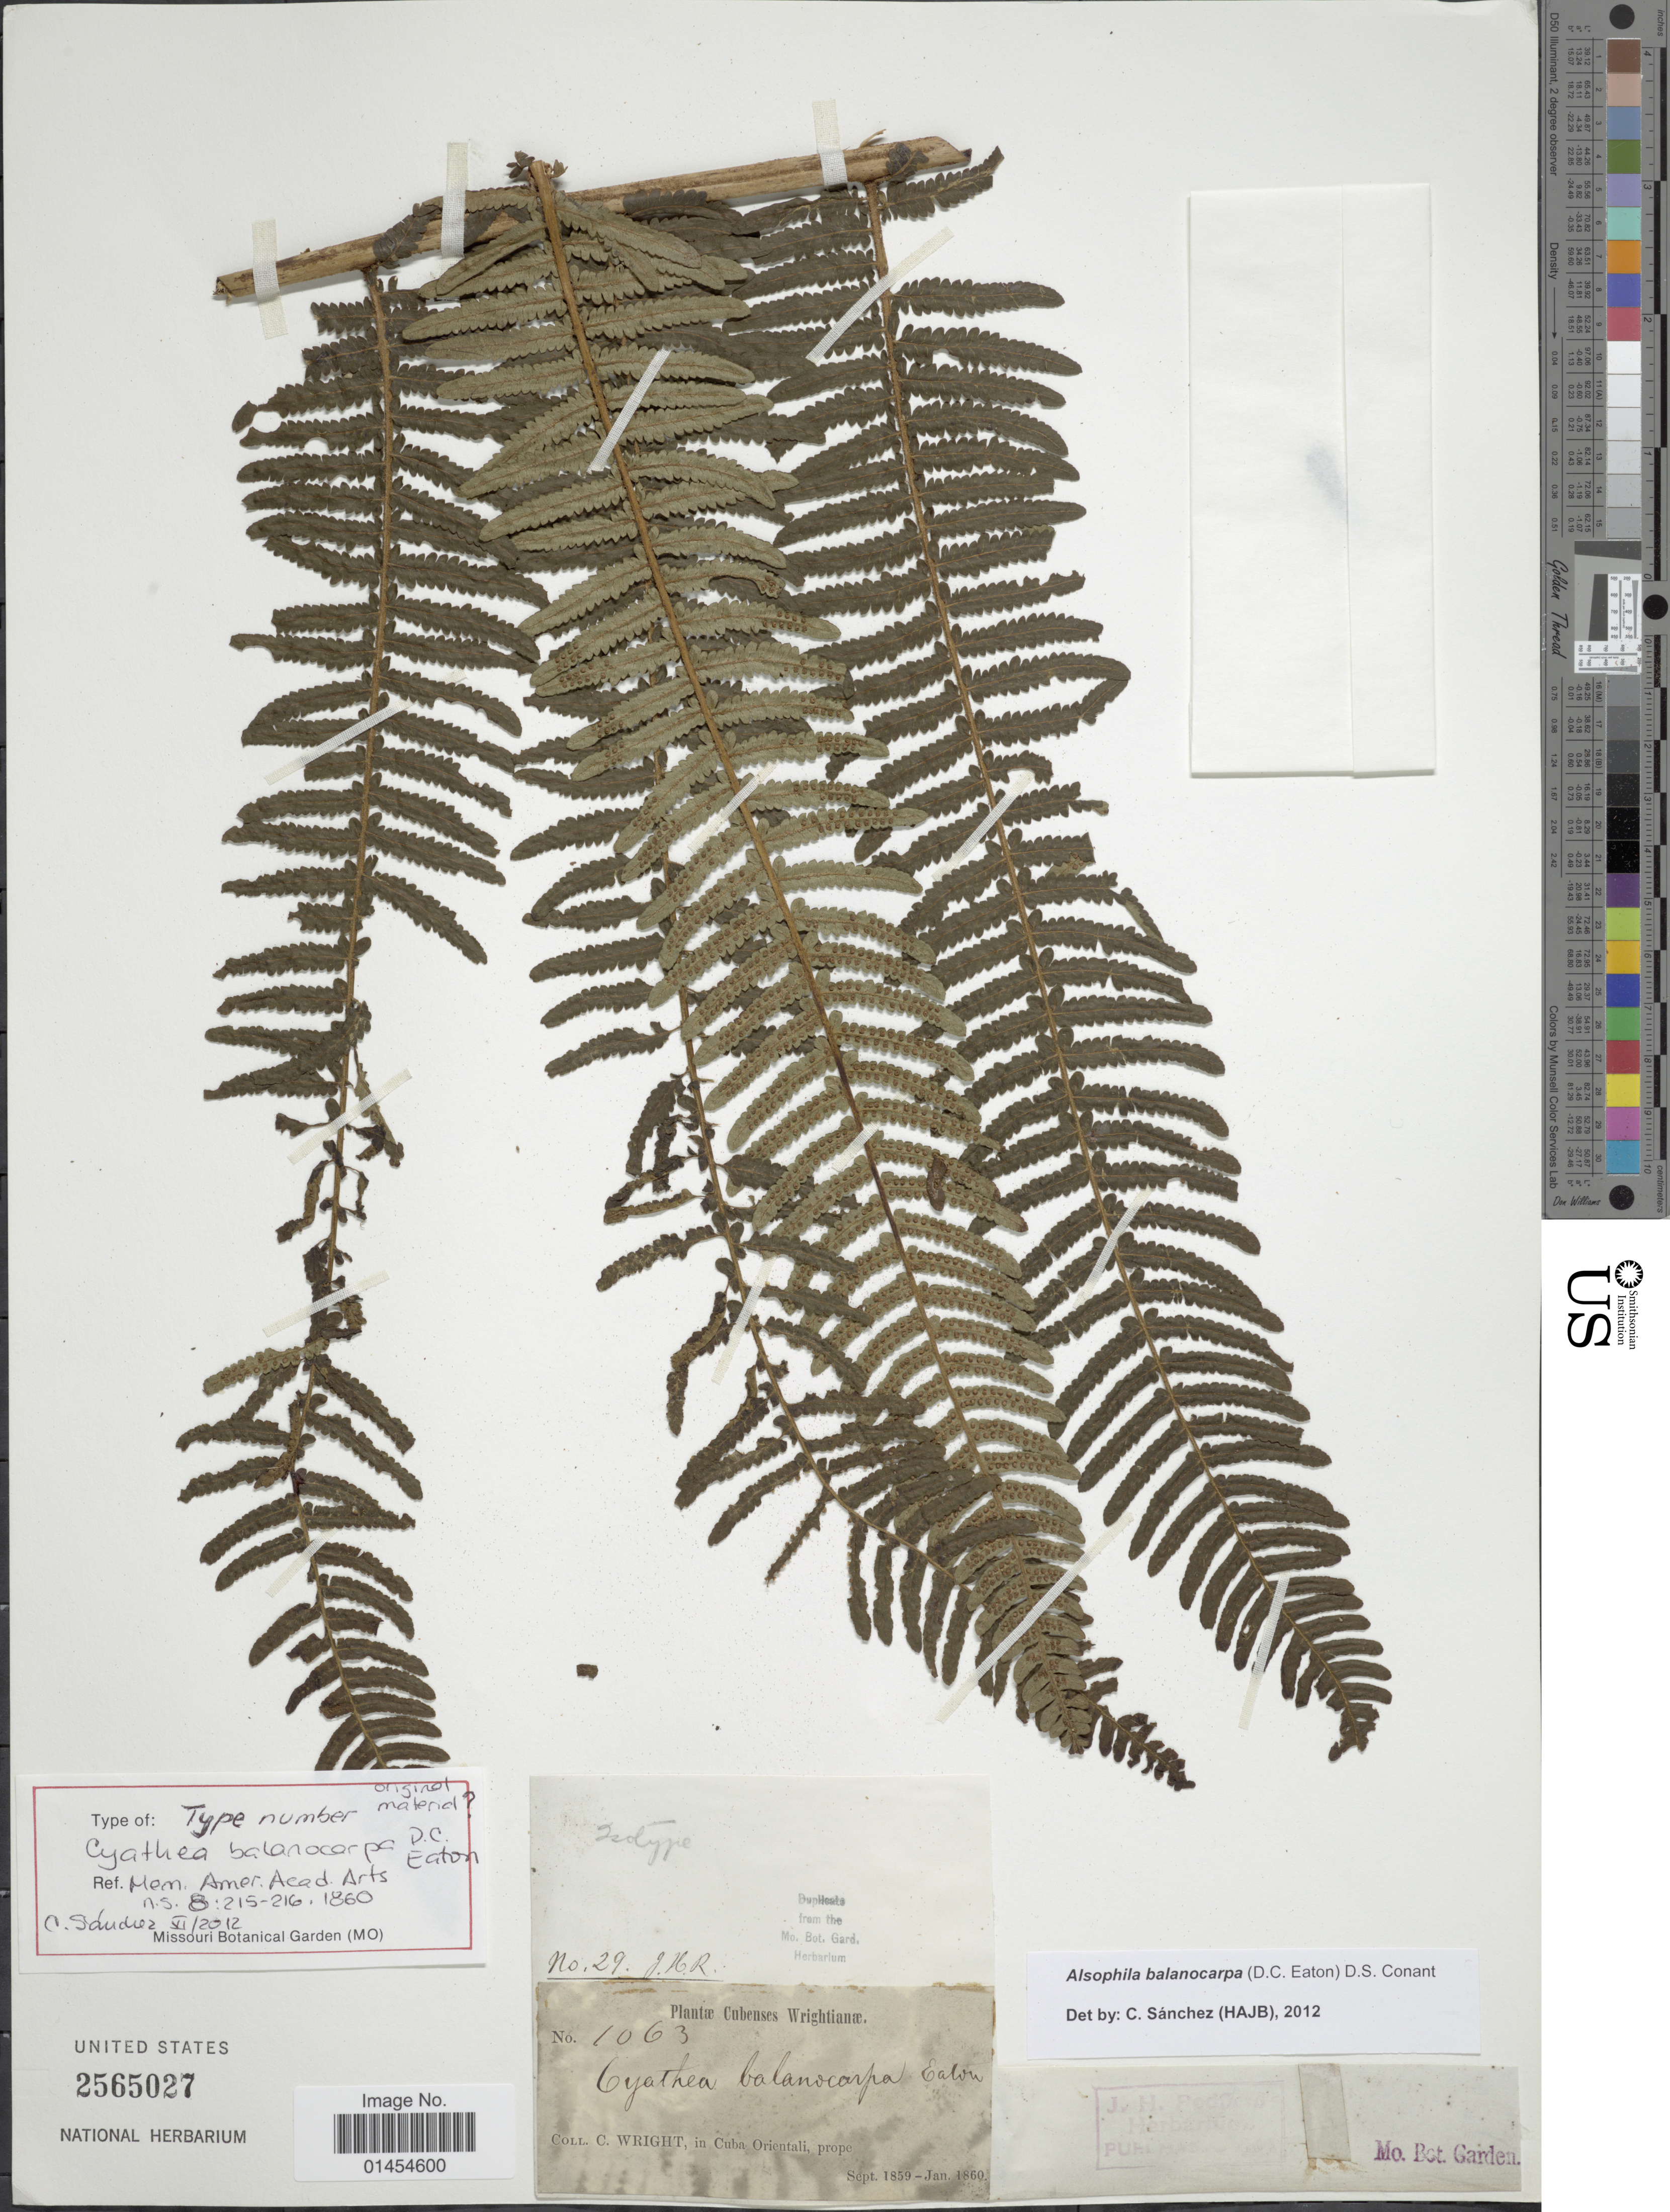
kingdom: Plantae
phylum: Tracheophyta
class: Polypodiopsida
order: Cyatheales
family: Cyatheaceae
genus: Alsophila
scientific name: Alsophila balanocarpa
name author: (D.C. Eaton) D.S. Conant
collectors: C. Wright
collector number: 1063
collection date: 1859-09/1860-01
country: Cuba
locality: In Cuba Orientali, prope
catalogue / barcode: US 2565027